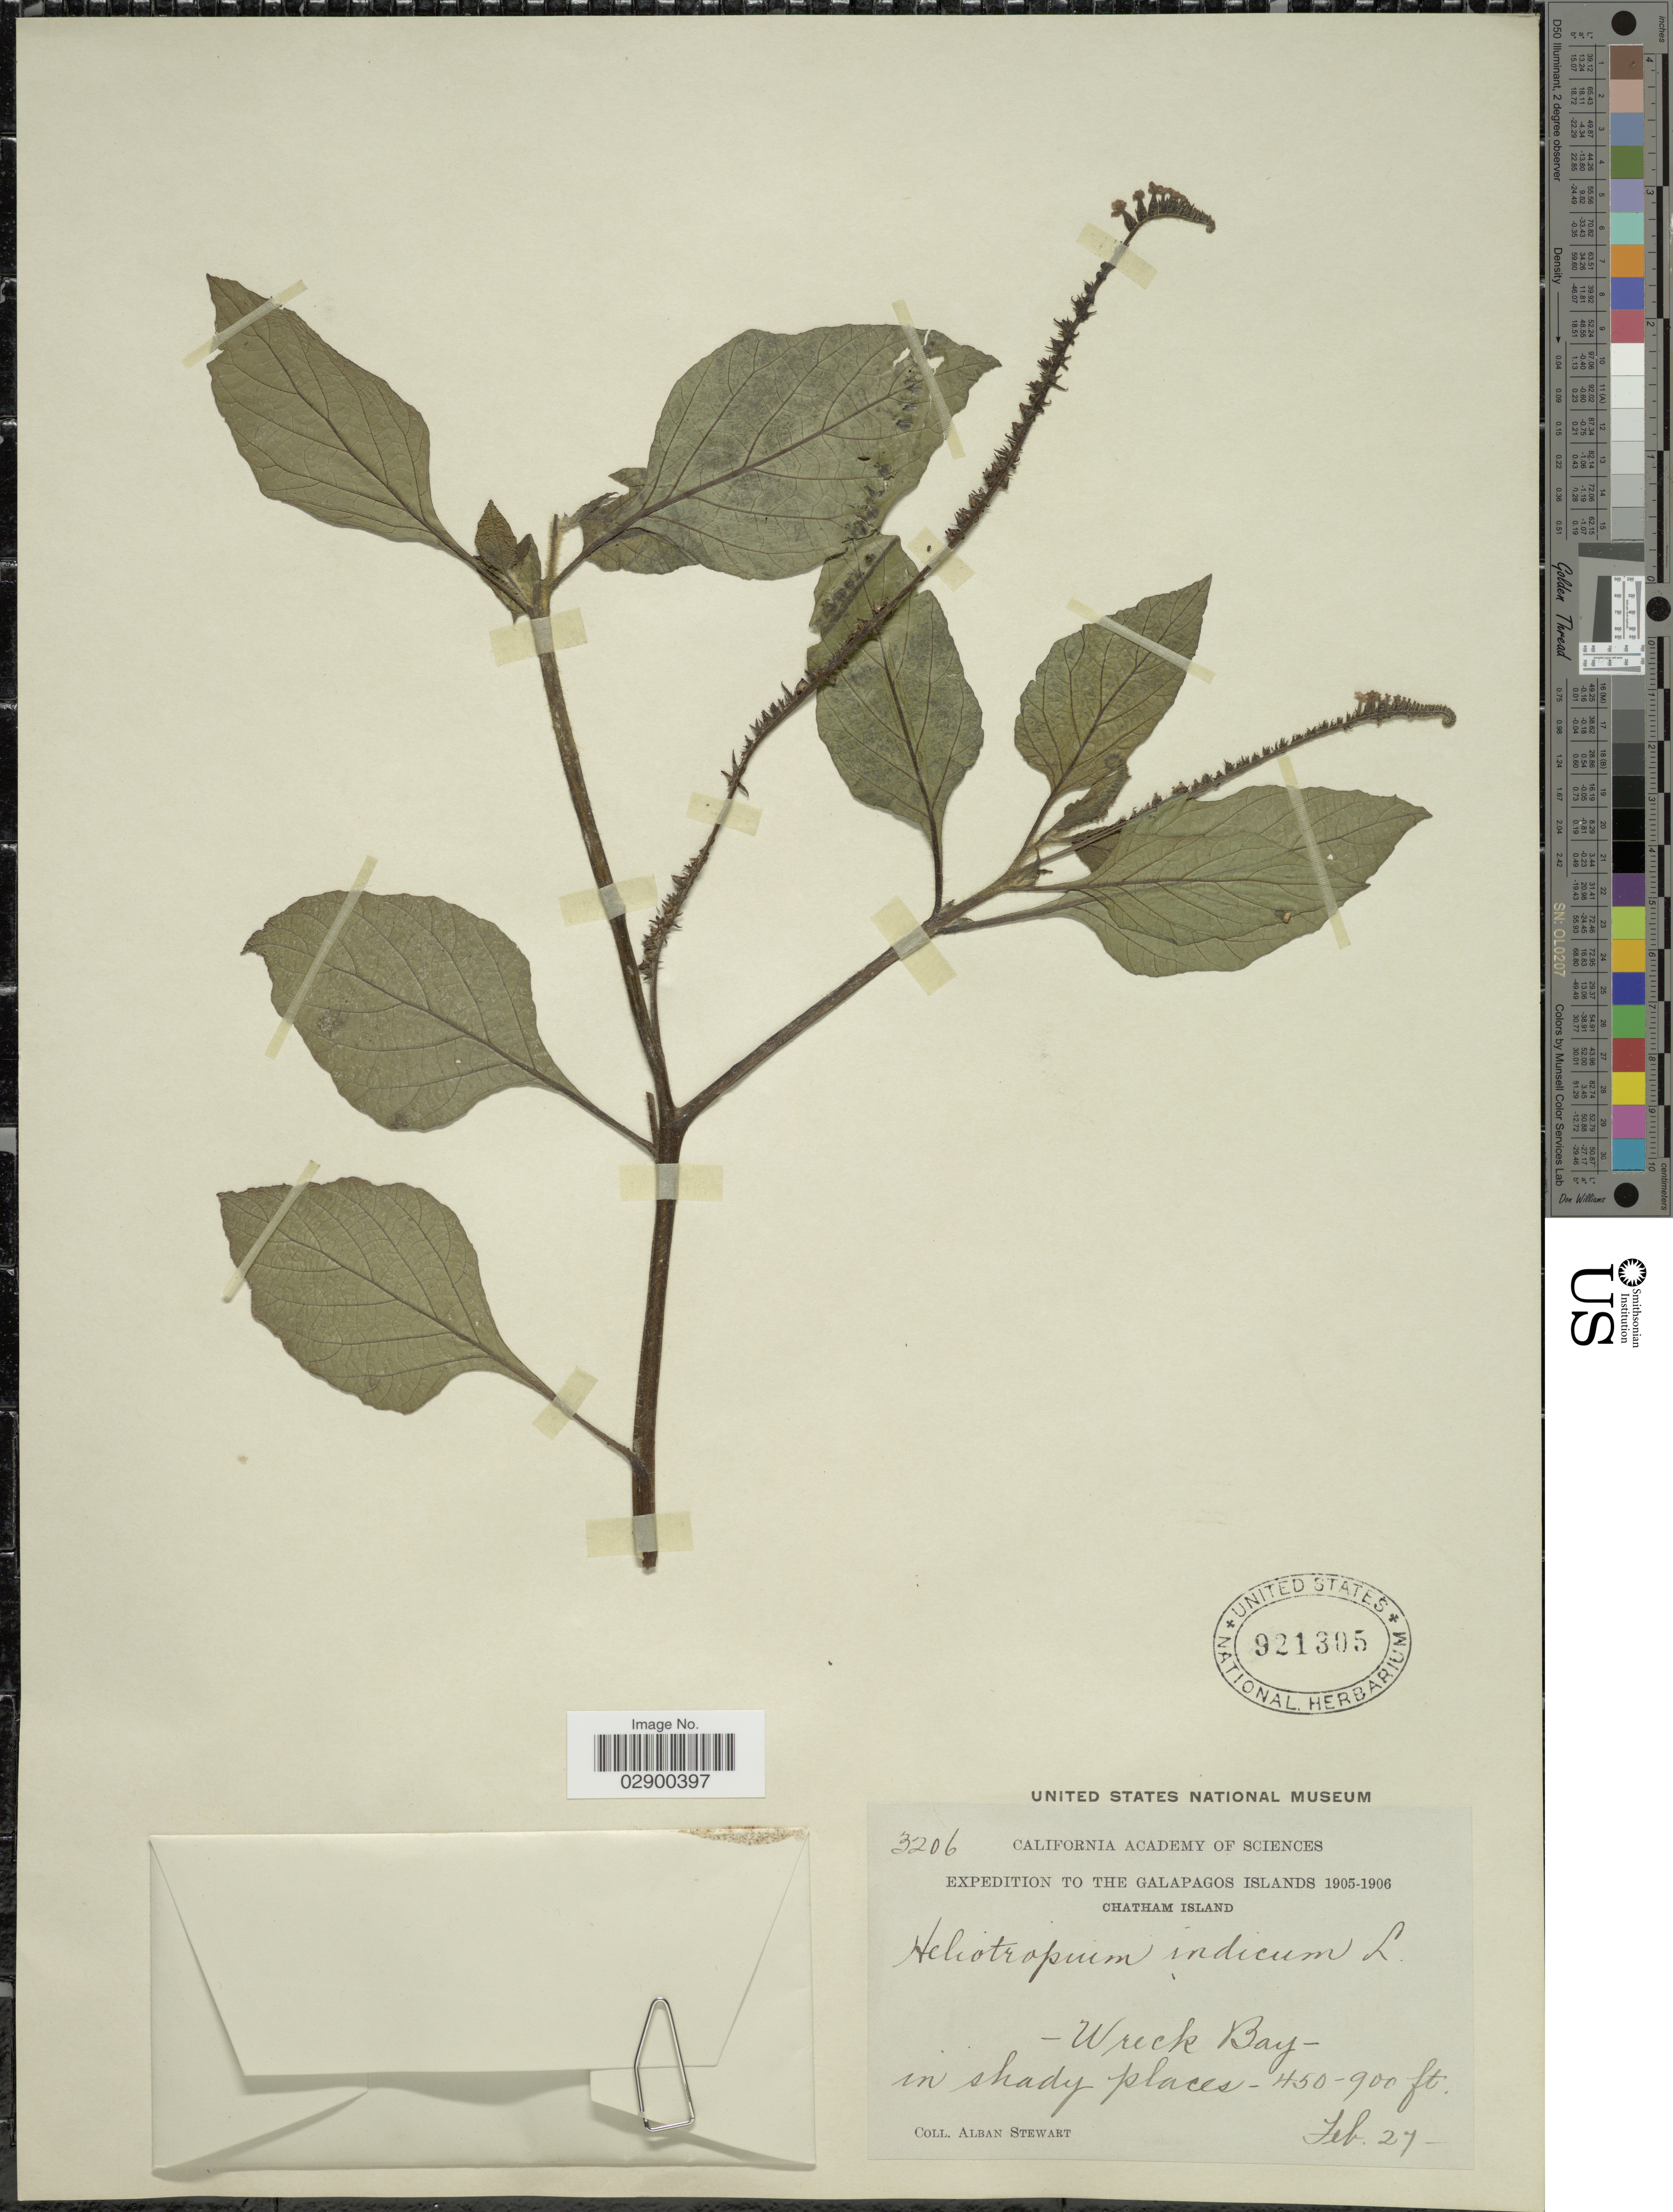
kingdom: Plantae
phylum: Tracheophyta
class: Magnoliopsida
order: Boraginales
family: Heliotropiaceae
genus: Heliotropium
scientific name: Heliotropium indicum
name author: L.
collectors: A. Stewart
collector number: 3206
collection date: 1905-02-27/1906-02-27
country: Ecuador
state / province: Colón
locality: Galapagos islands, Chatham Island, Wreck Bay.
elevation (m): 137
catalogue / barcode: US 921305